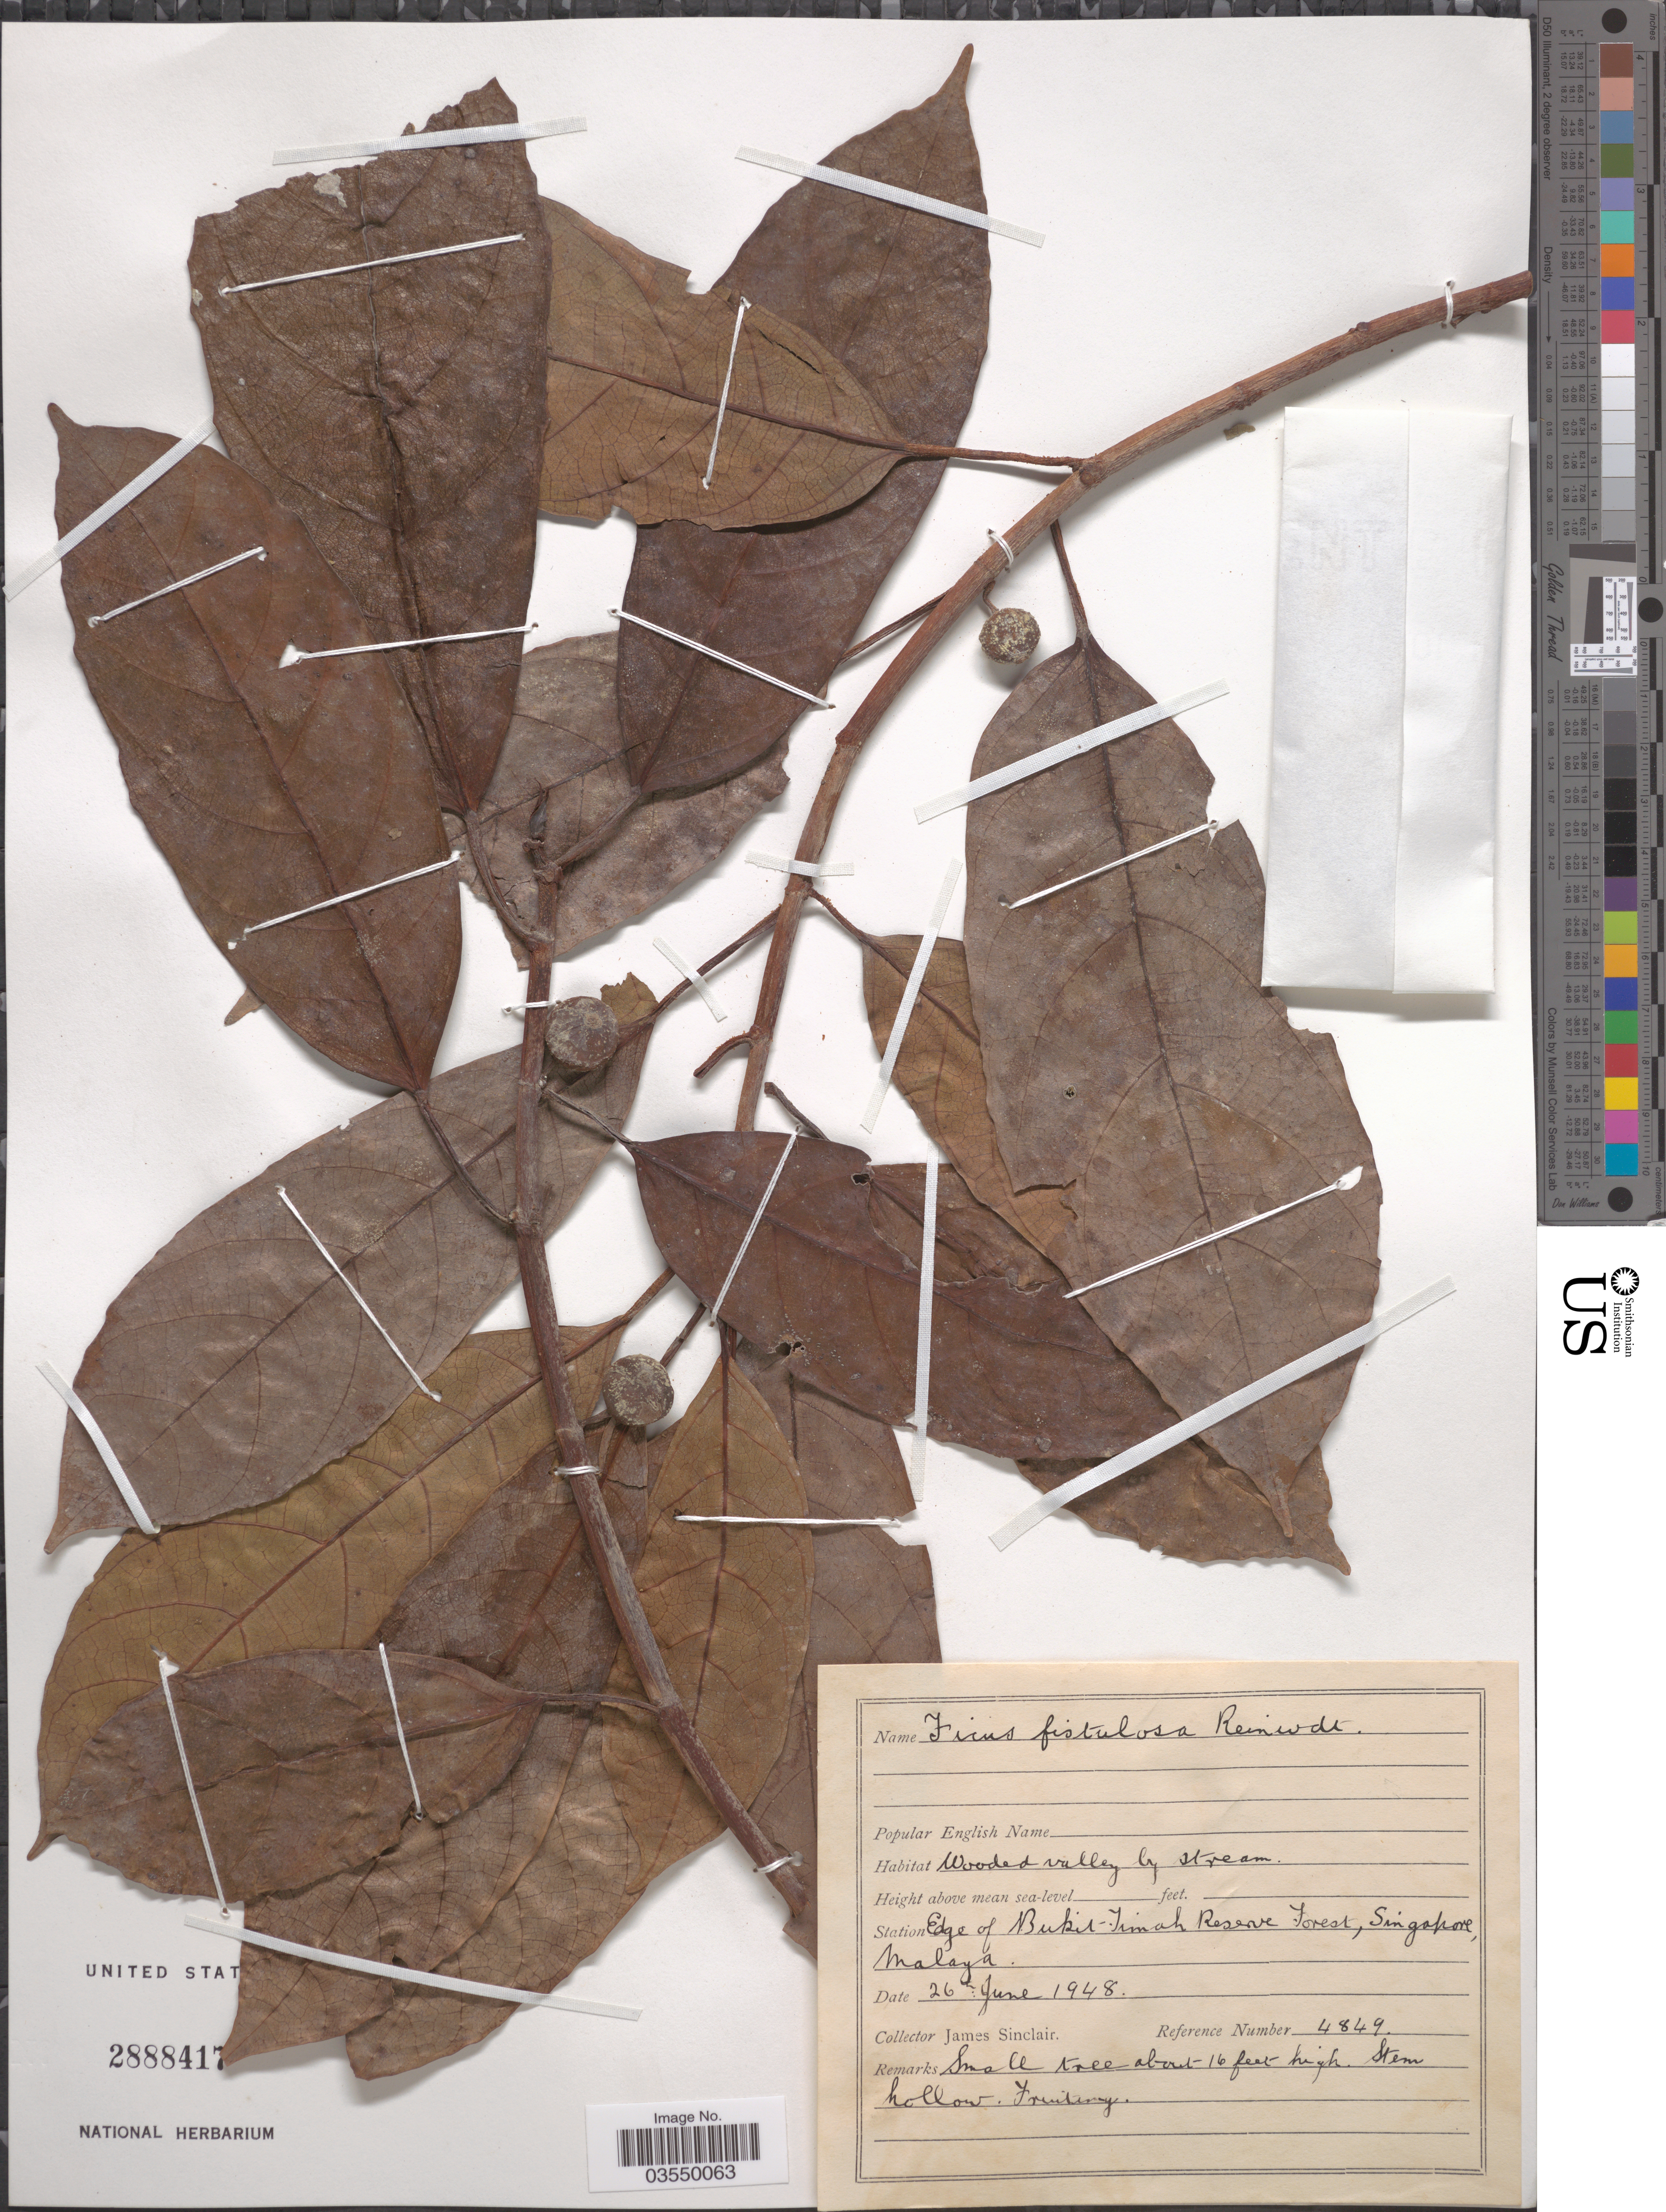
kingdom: Plantae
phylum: Tracheophyta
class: Magnoliopsida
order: Rosales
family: Moraceae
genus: Ficus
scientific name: Ficus fistulosa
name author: Reinw. ex Blume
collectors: J. Sinclair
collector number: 4849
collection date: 1948-06-26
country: Singapore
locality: Station edge of Bukit Timah Reserve Forest, Malaya.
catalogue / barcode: US 2888417